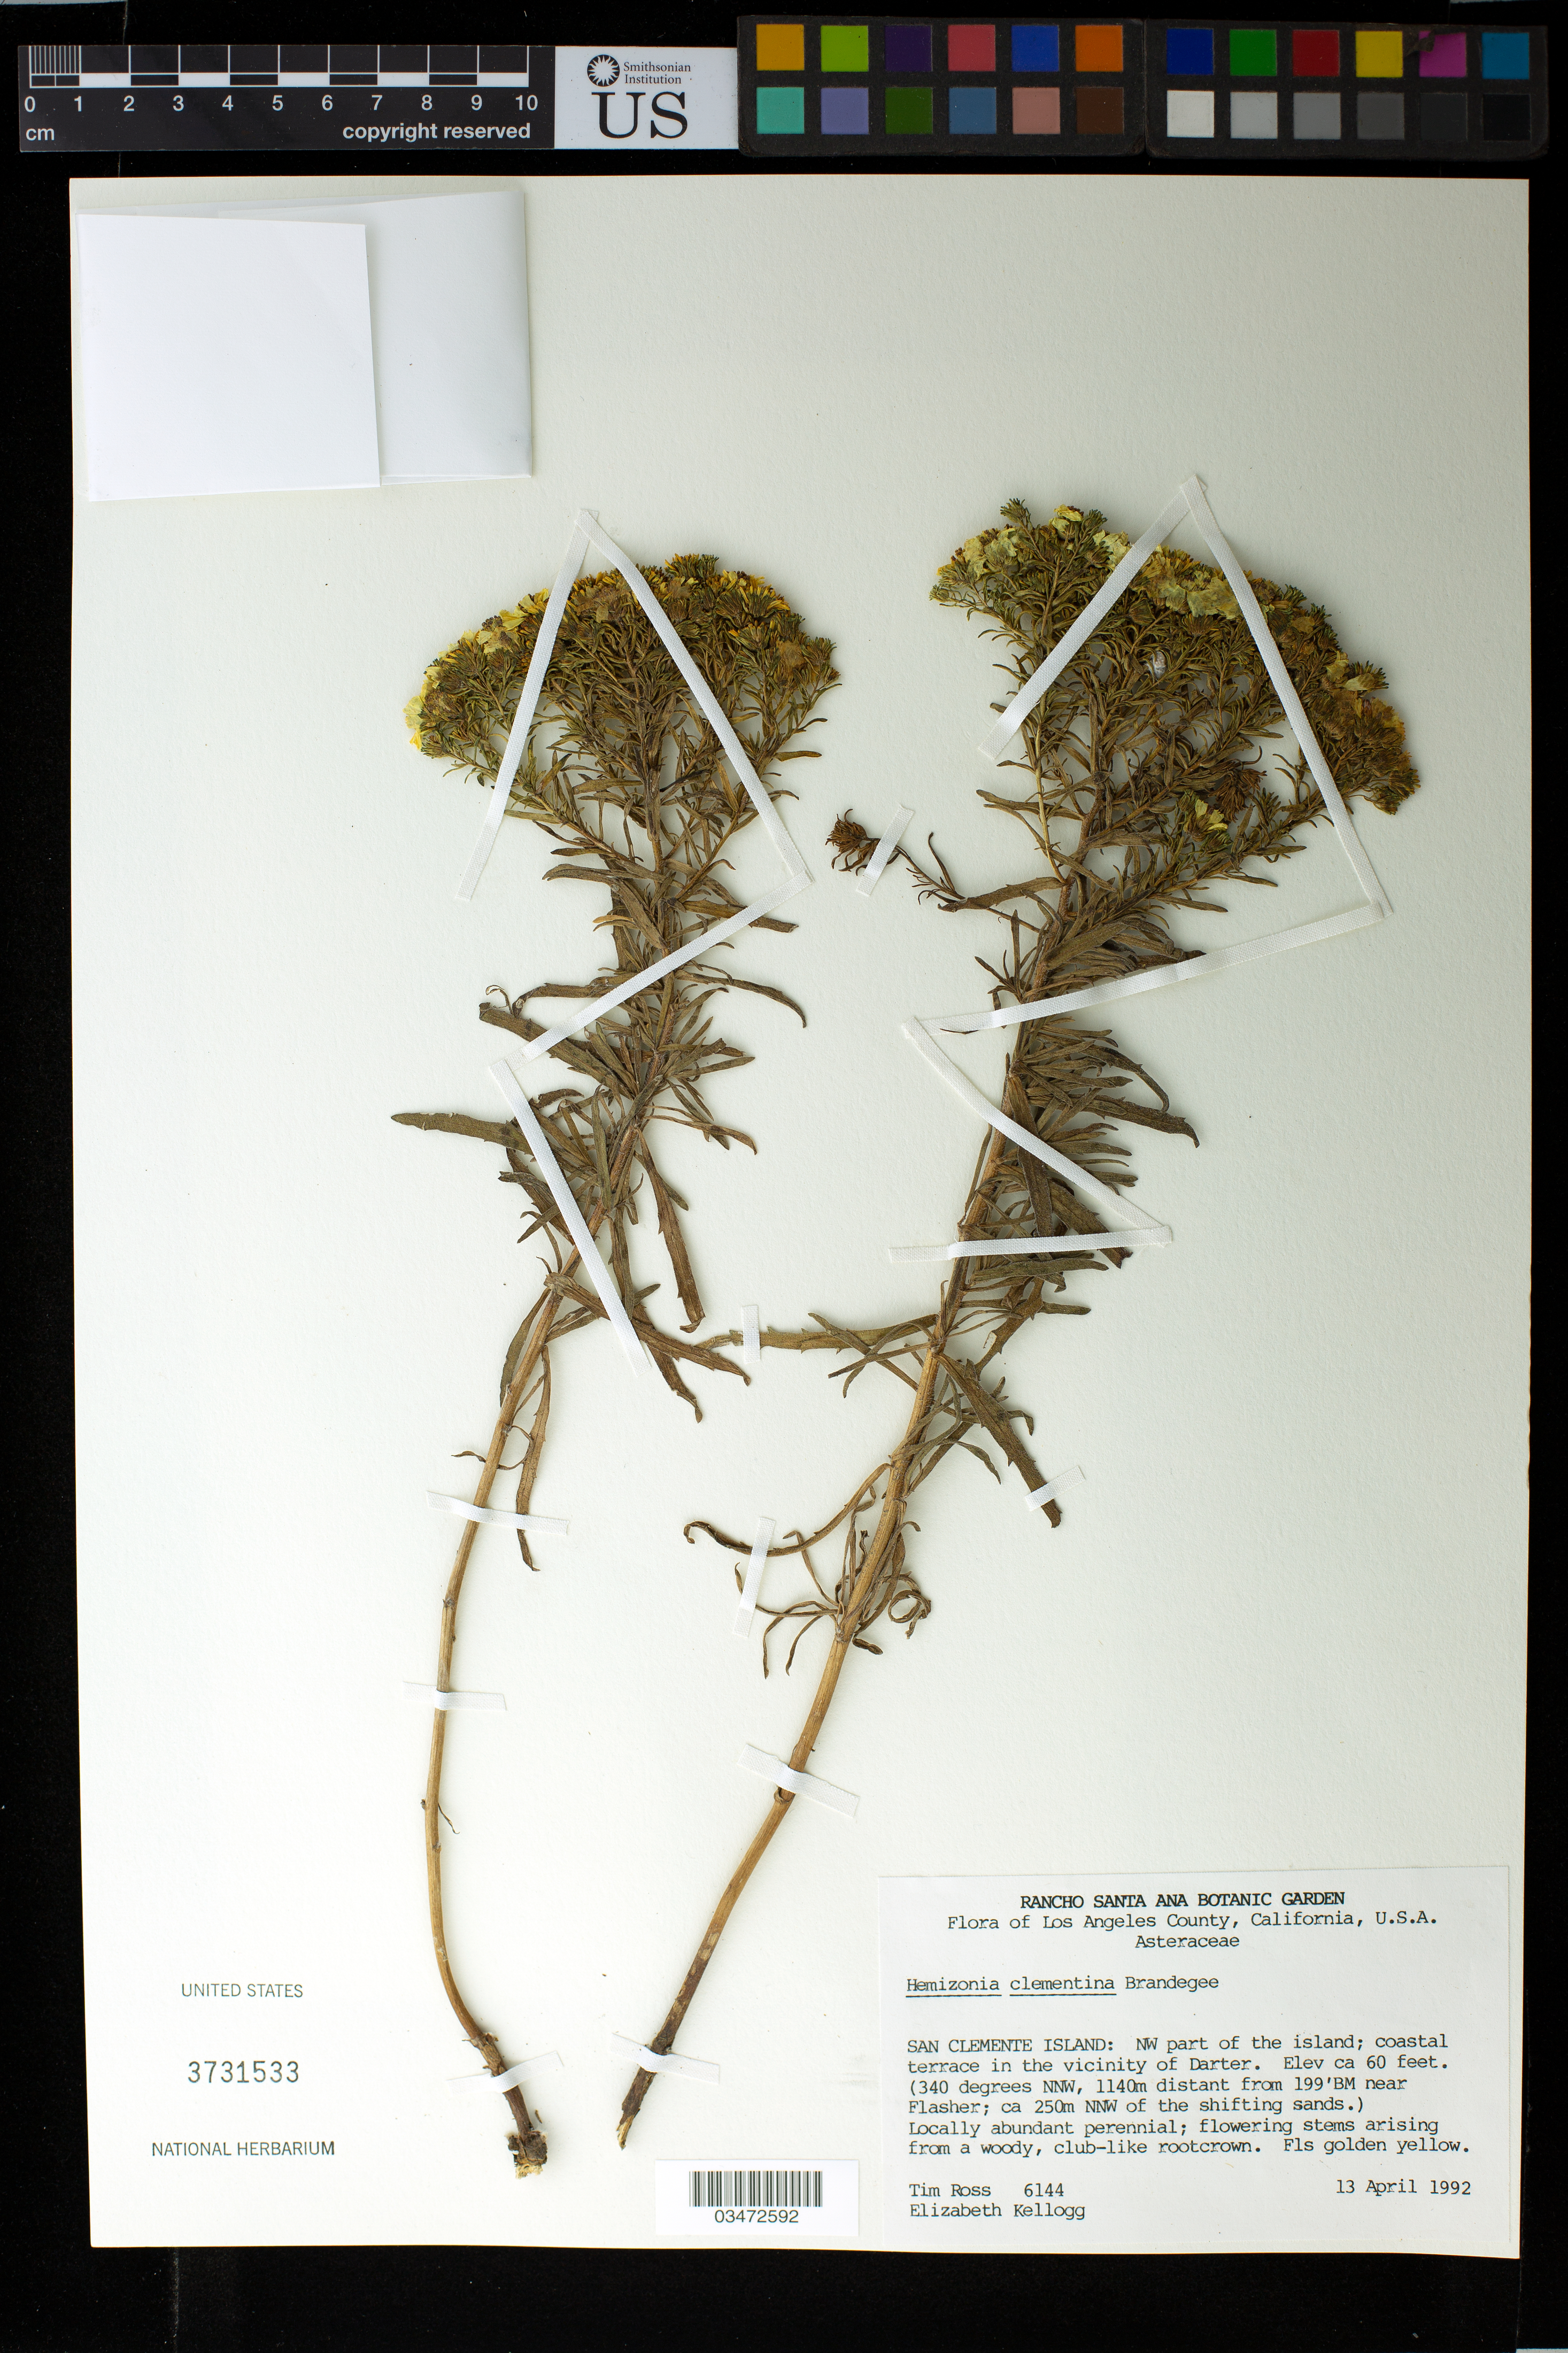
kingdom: Plantae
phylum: Tracheophyta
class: Magnoliopsida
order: Asterales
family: Asteraceae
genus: Hemizonia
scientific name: Hemizonia clementina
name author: Brandegee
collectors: T. Ross & E. A. Kellogg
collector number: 6144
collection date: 1992-04-14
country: United States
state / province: California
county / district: Los Angeles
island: San Clemente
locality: San Clemente Island: NW part of the island; coastal terrace in the vicinity of Darter.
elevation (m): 18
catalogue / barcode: US 3731533